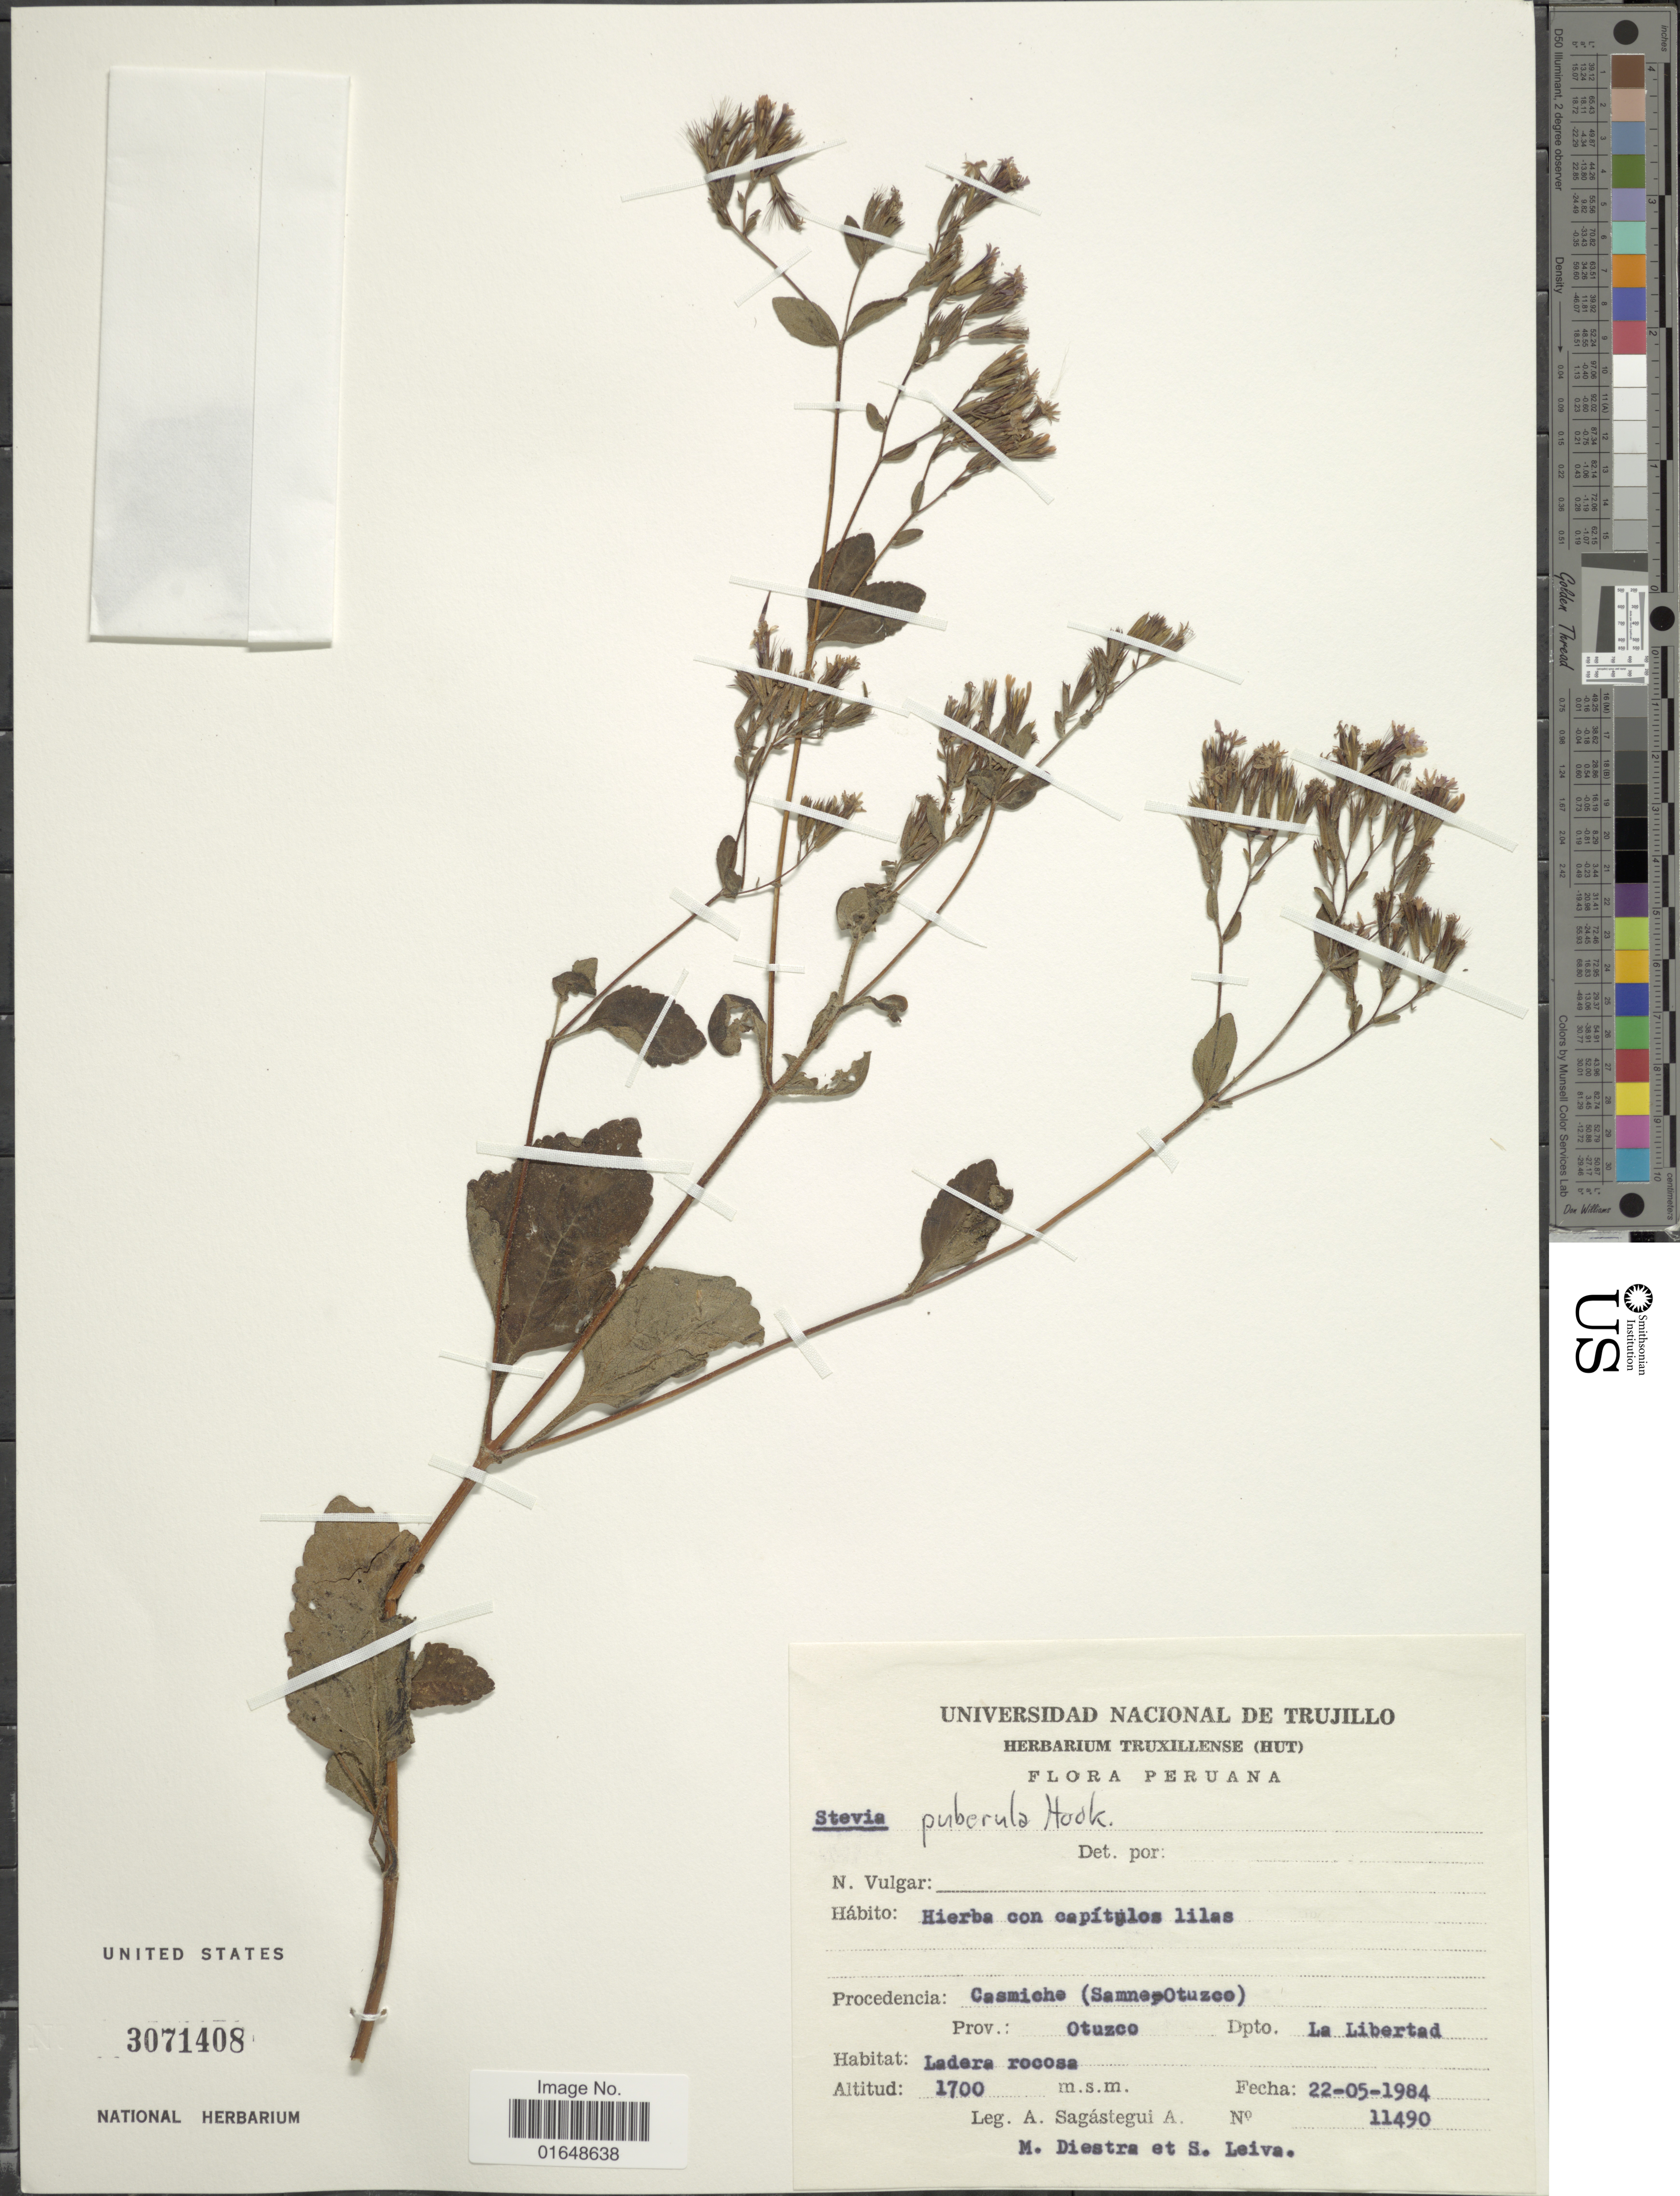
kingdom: Plantae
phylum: Tracheophyta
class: Magnoliopsida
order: Asterales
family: Asteraceae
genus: Stevia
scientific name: Stevia puberula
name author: Hook.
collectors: A. Sagástegui A., M. Diestra & S. Leiva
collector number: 11490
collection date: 1984-05-22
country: Peru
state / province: La Libertad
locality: Casmiche (Samne-Otuzco). Prov.: Otuzco. Dpto. La Libertad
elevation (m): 1700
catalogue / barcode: US 3071408